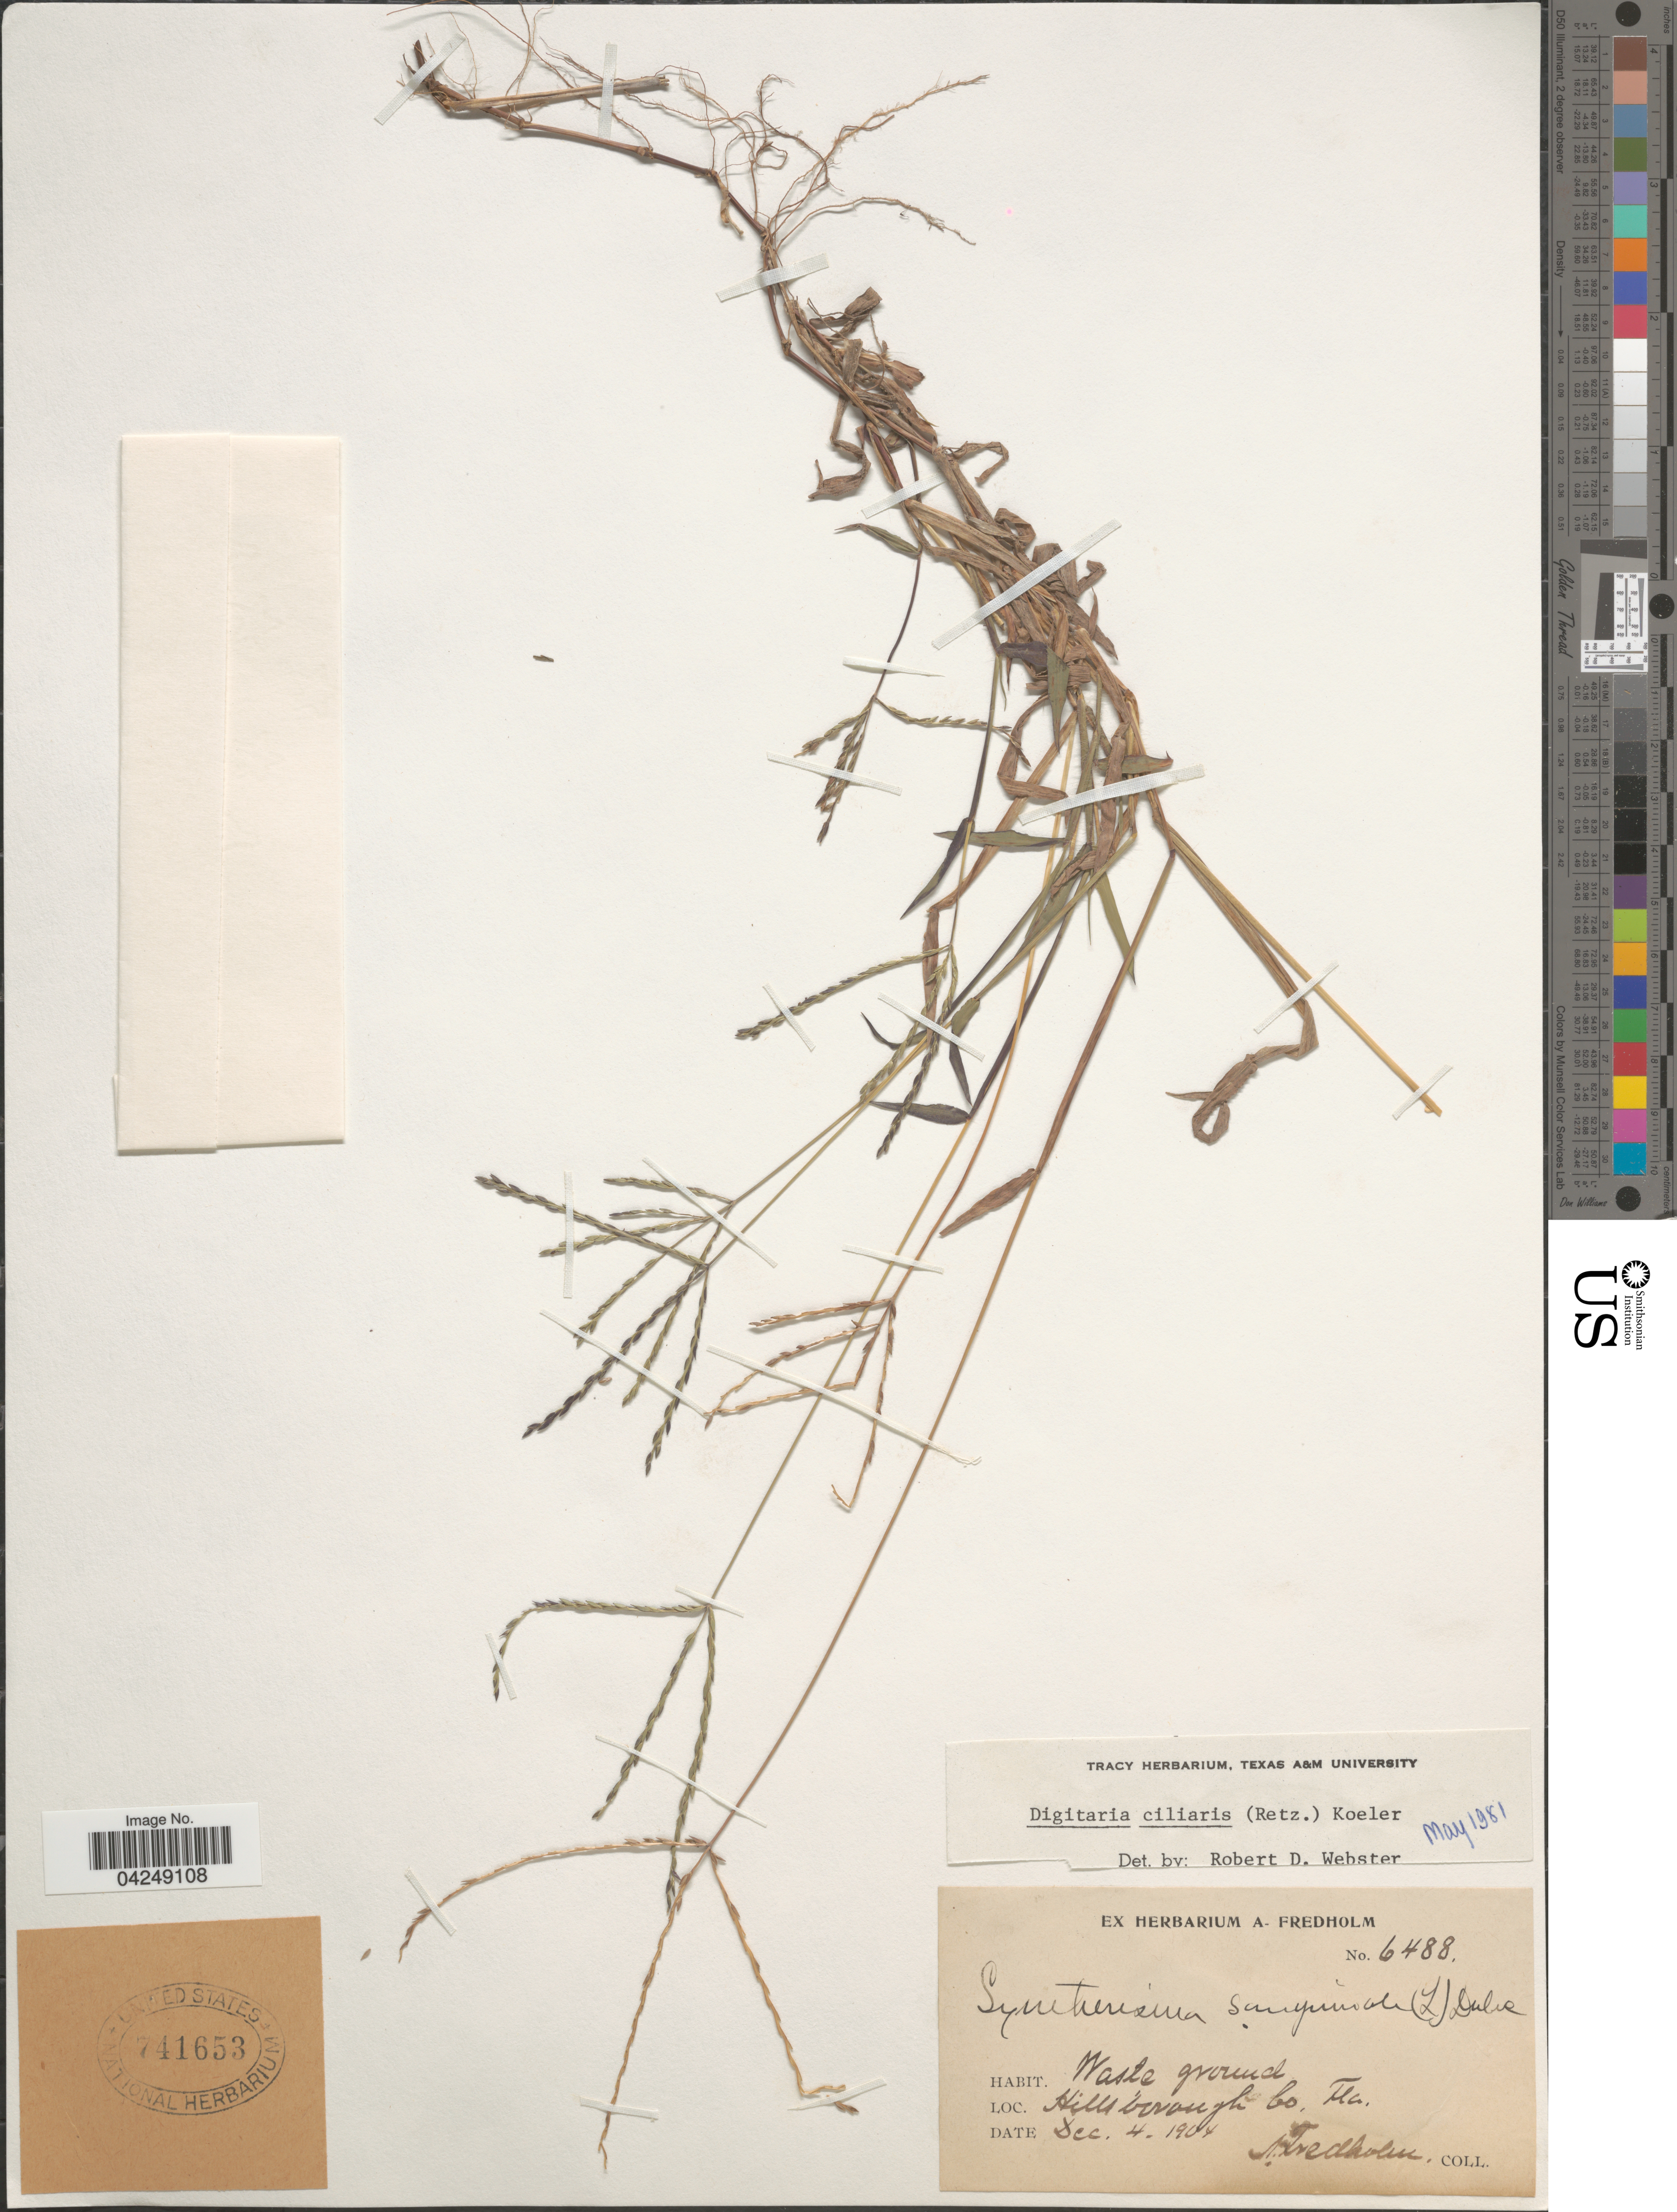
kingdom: Plantae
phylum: Tracheophyta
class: Liliopsida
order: Poales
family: Poaceae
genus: Digitaria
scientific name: Digitaria ciliaris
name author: (Retz.) Koeler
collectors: A. Fredholm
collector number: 6488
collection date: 1904-12-04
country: United States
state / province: Florida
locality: Waste ground. Hillsborough Co.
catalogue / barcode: US 741653